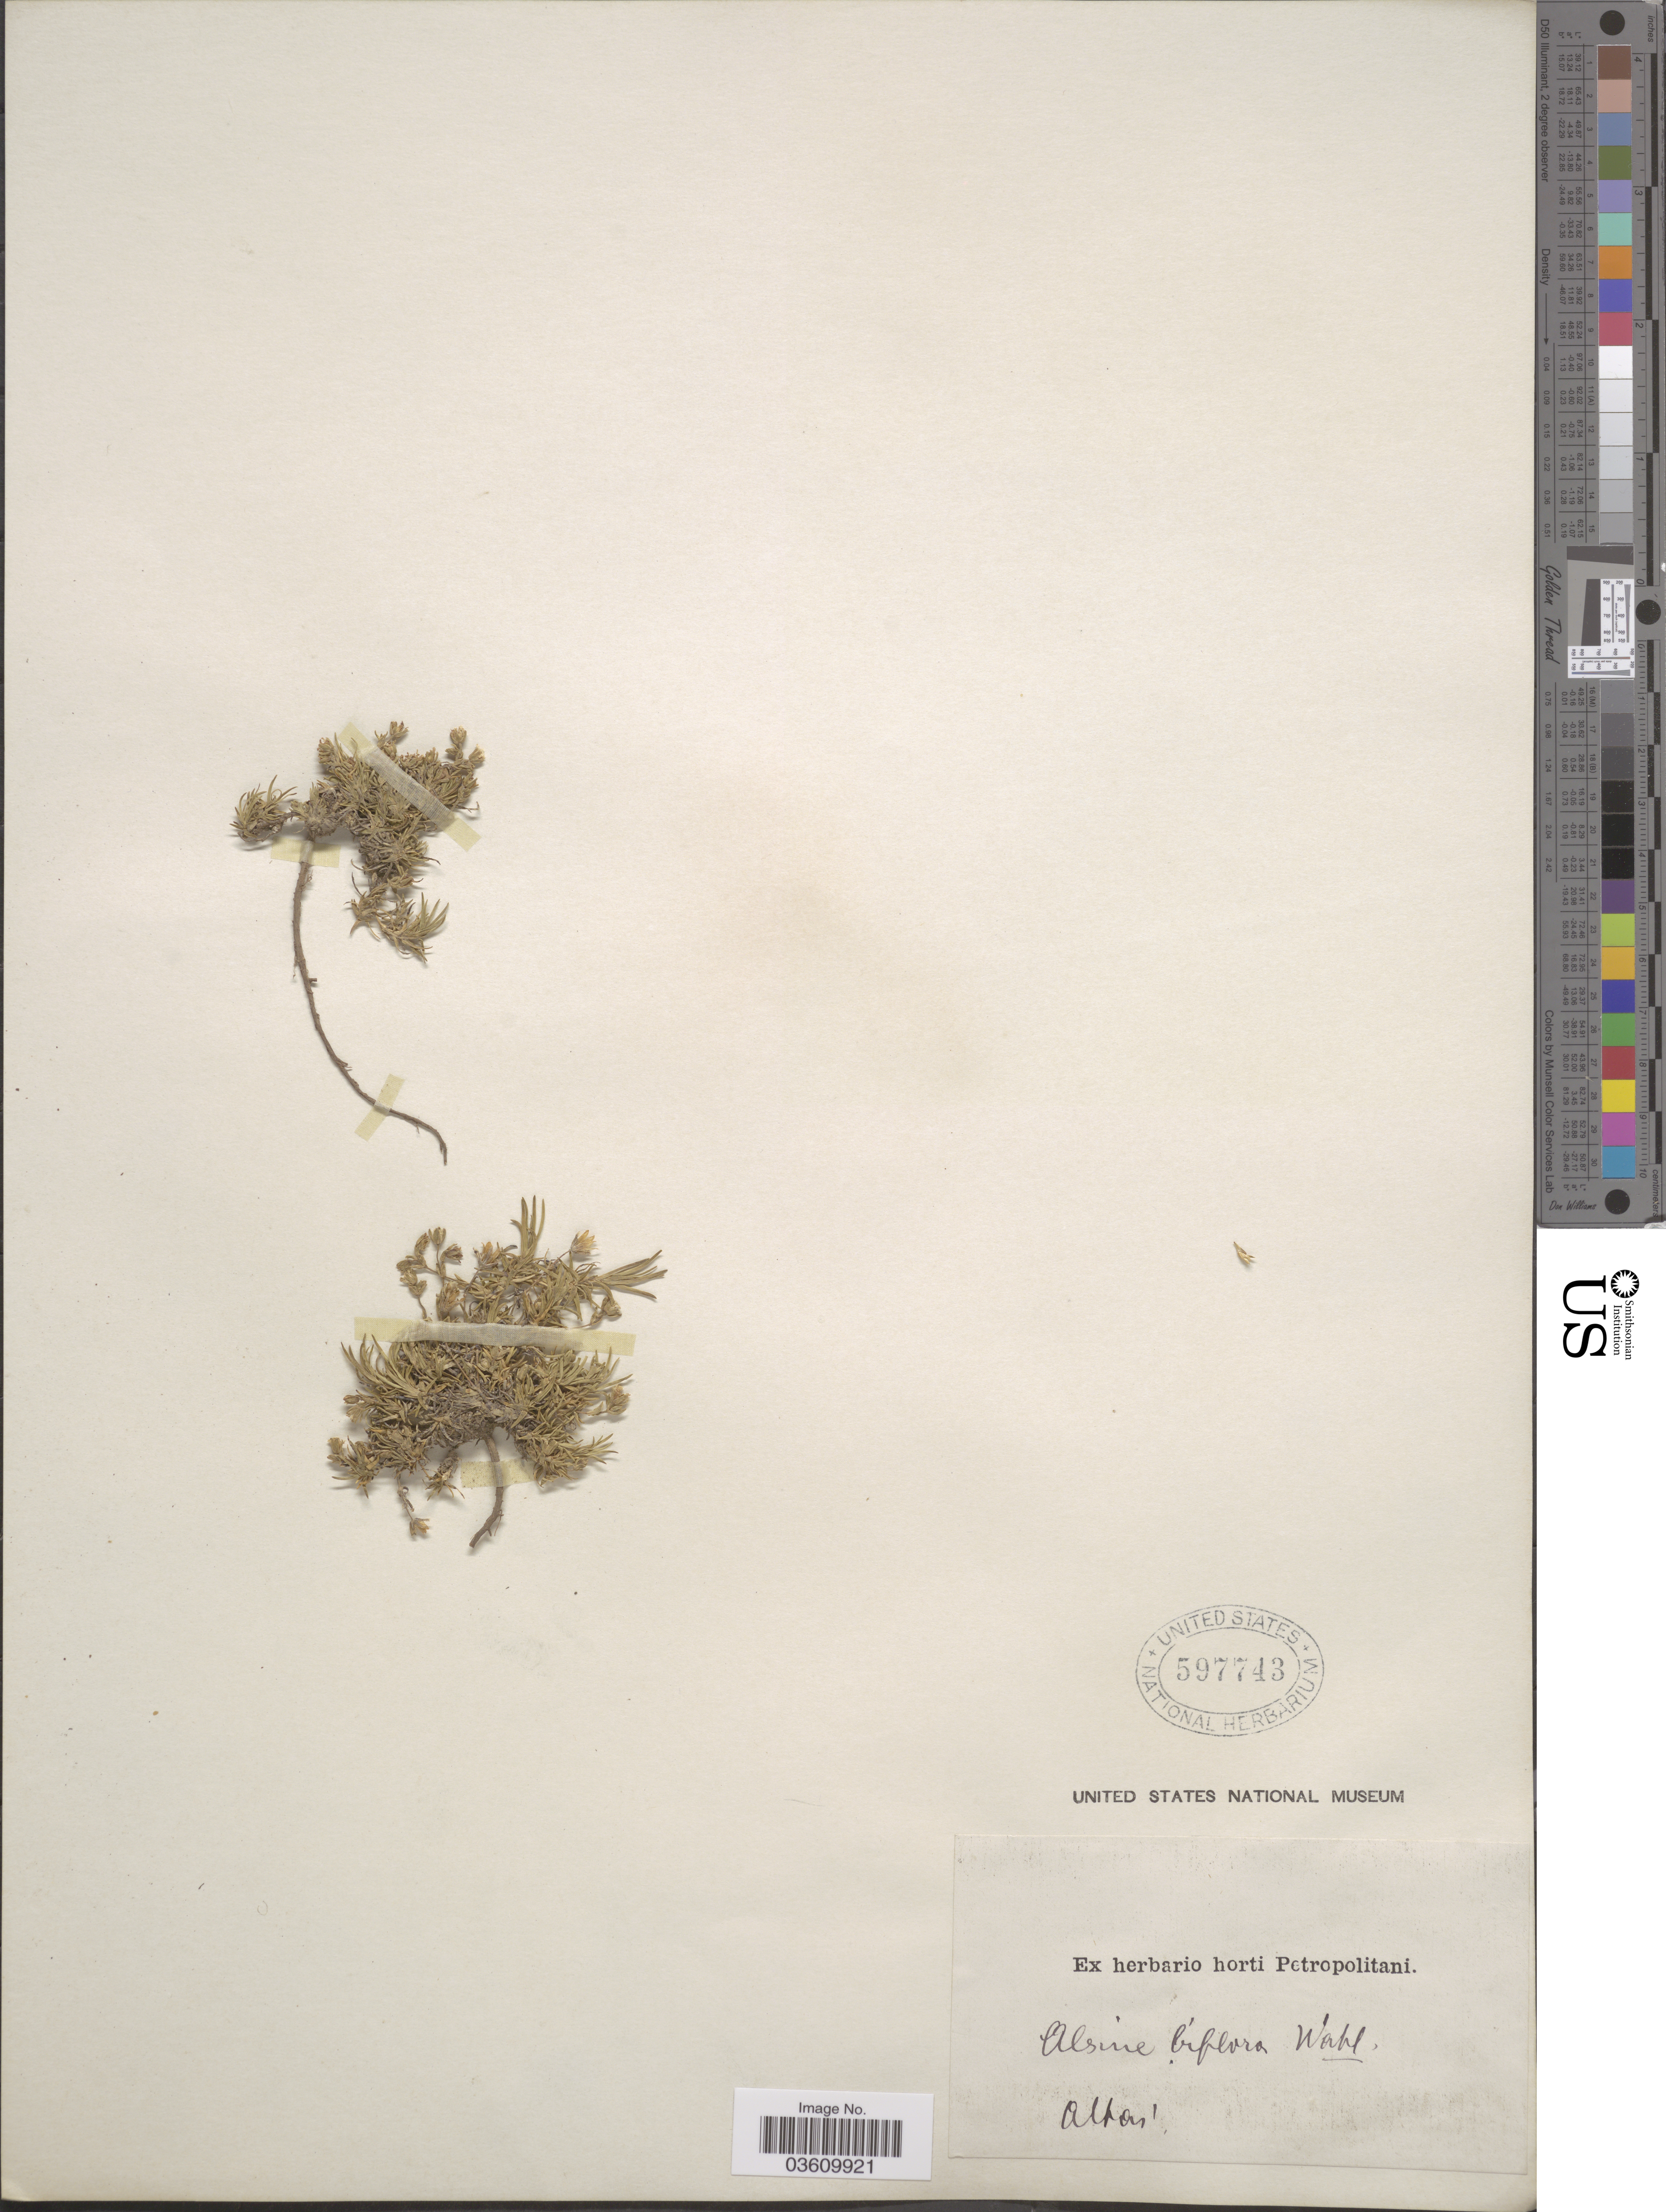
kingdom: Plantae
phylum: Tracheophyta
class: Magnoliopsida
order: Caryophyllales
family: Caryophyllaceae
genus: Cherleria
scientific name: Cherleria biflora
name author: (L.) A.J. Moore & Dillenb.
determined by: Strong, M. T., (US), Smithsonian Institution - National Museum of Natural History (UNITED STATES)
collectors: ex Herb. Horti Bot. Petropolitani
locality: Altai. [interpreted]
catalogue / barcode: US 597743